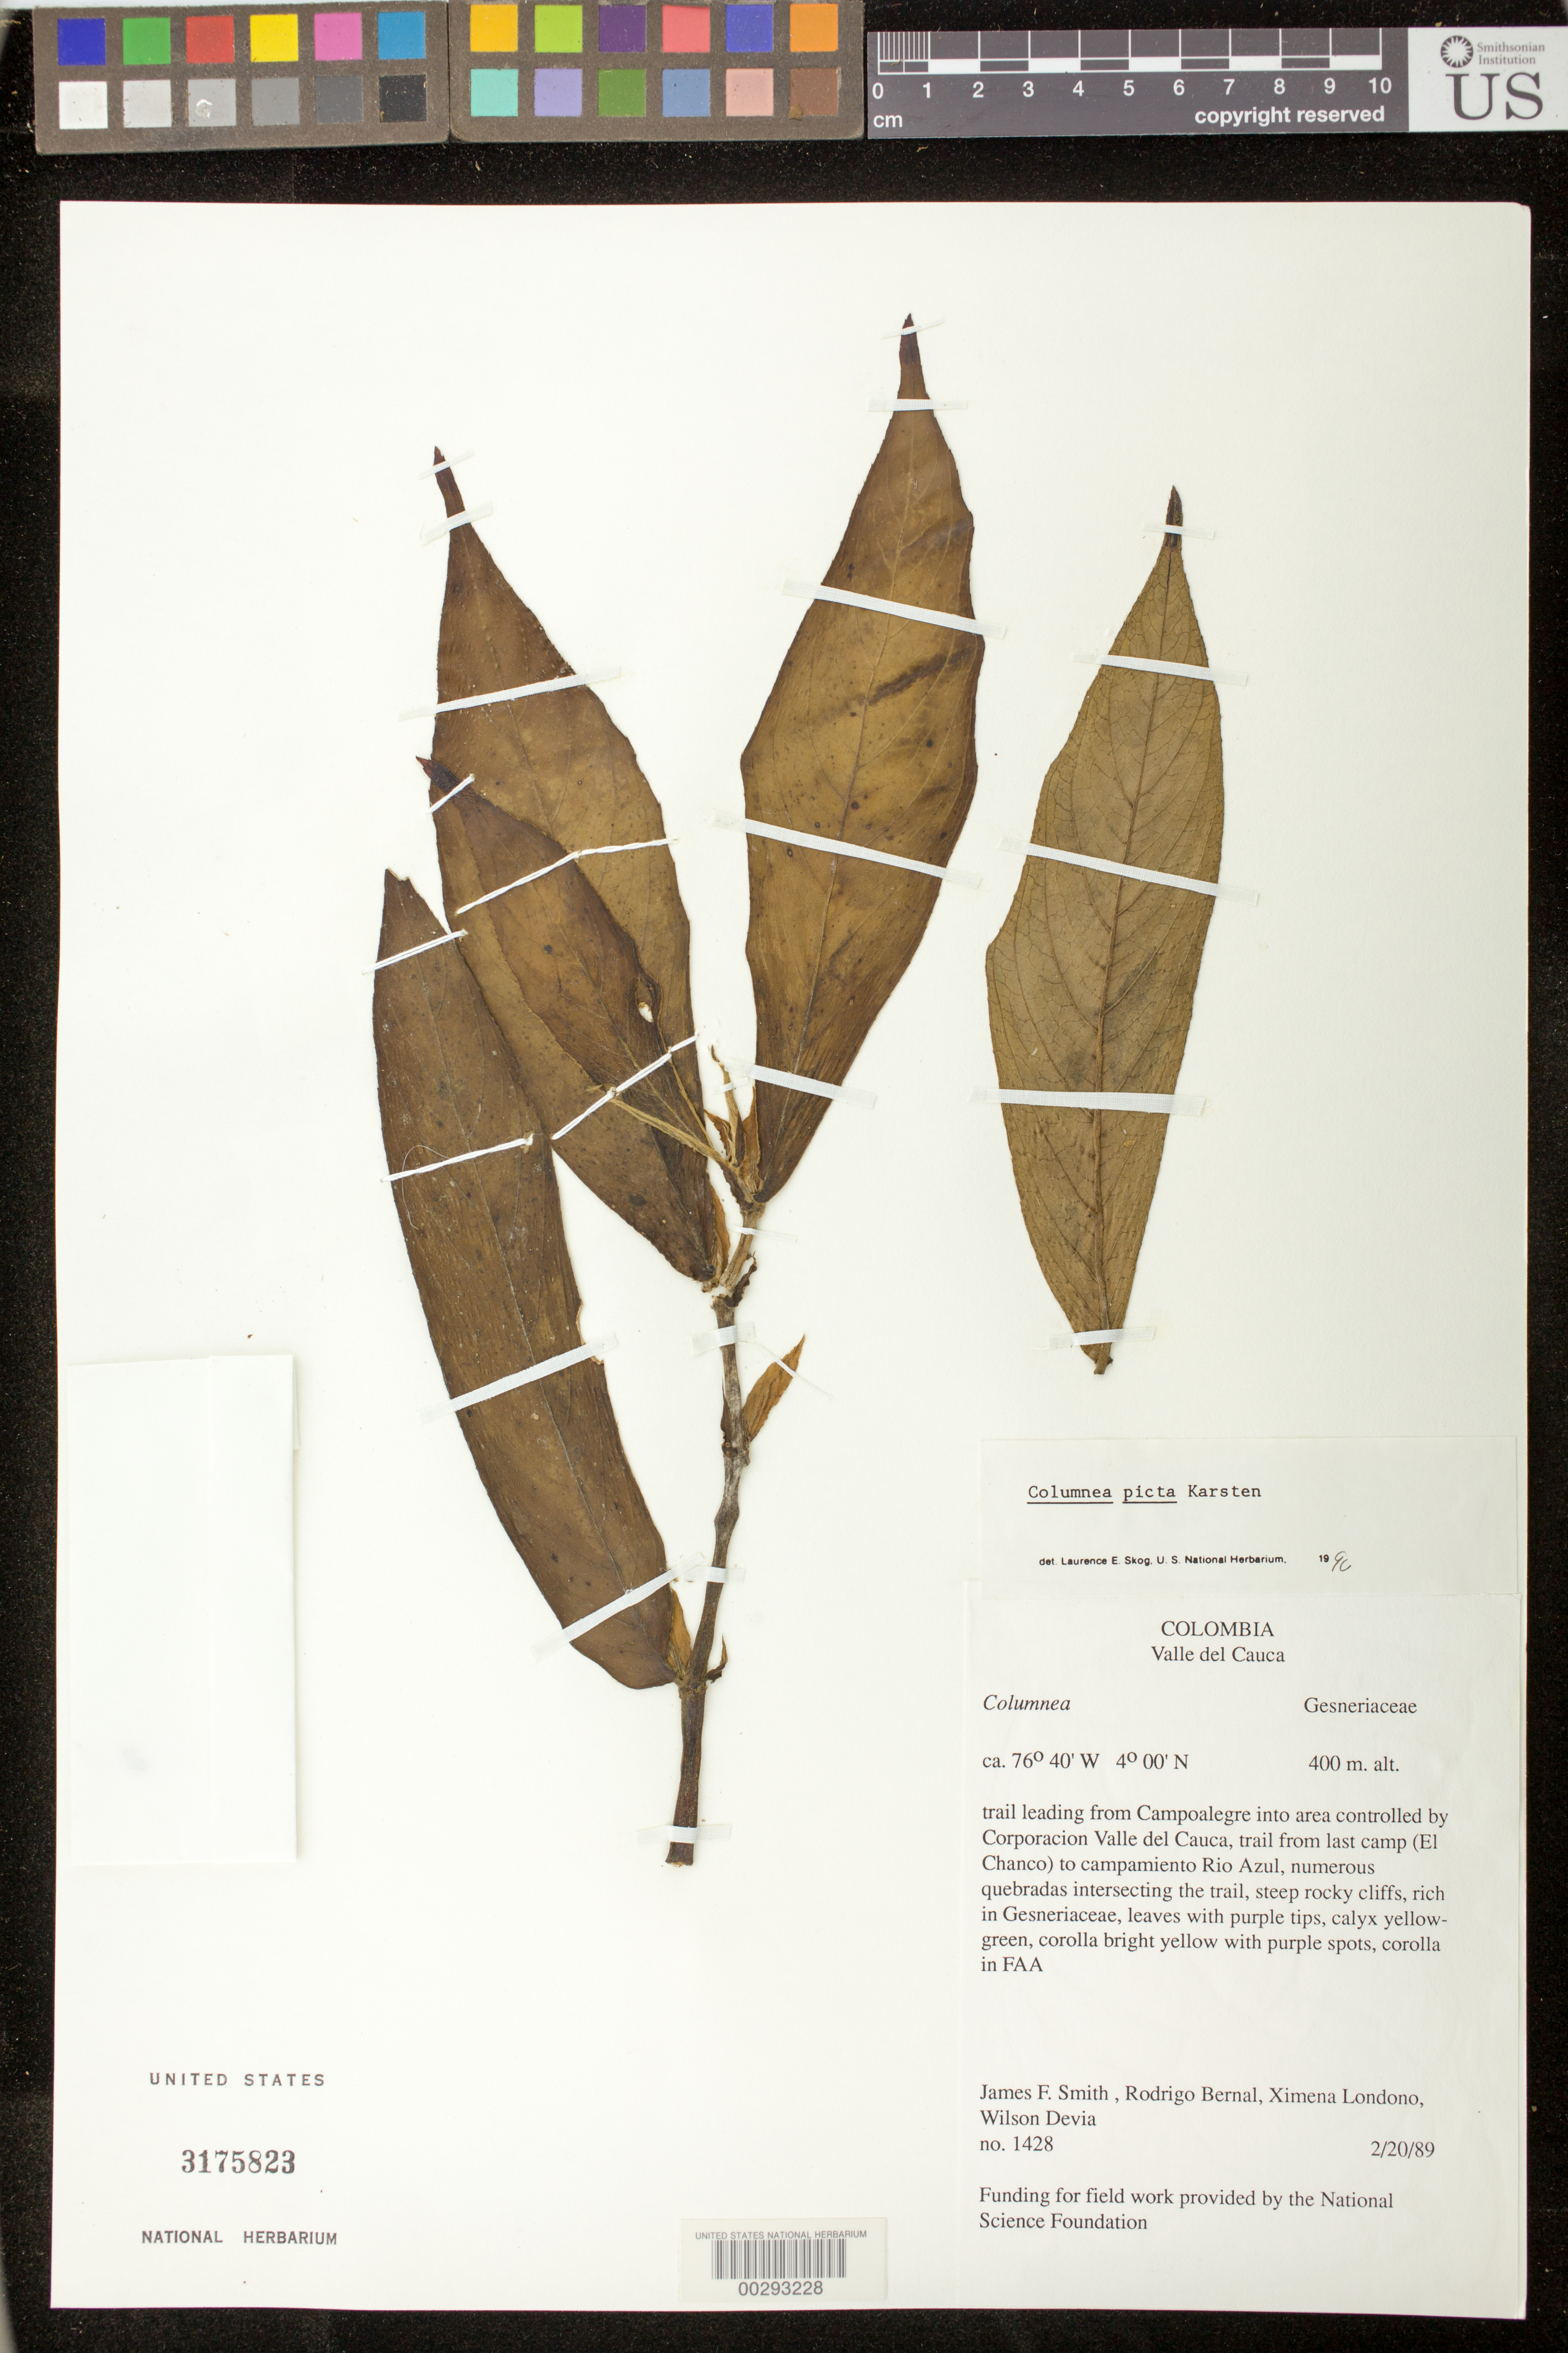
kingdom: Plantae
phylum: Tracheophyta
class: Magnoliopsida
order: Lamiales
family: Gesneriaceae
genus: Columnea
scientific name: Columnea karsteniana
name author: Singh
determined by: Skog, Laurence E.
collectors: J. Smith, R. Bernal, X. Londoño & W. Devia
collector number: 1428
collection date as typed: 20 Feb 1989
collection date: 1989-02-20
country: Colombia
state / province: Valle del Cauca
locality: From Campoalegre in area of Corporacion Valle del Cauca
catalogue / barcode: US 3175823